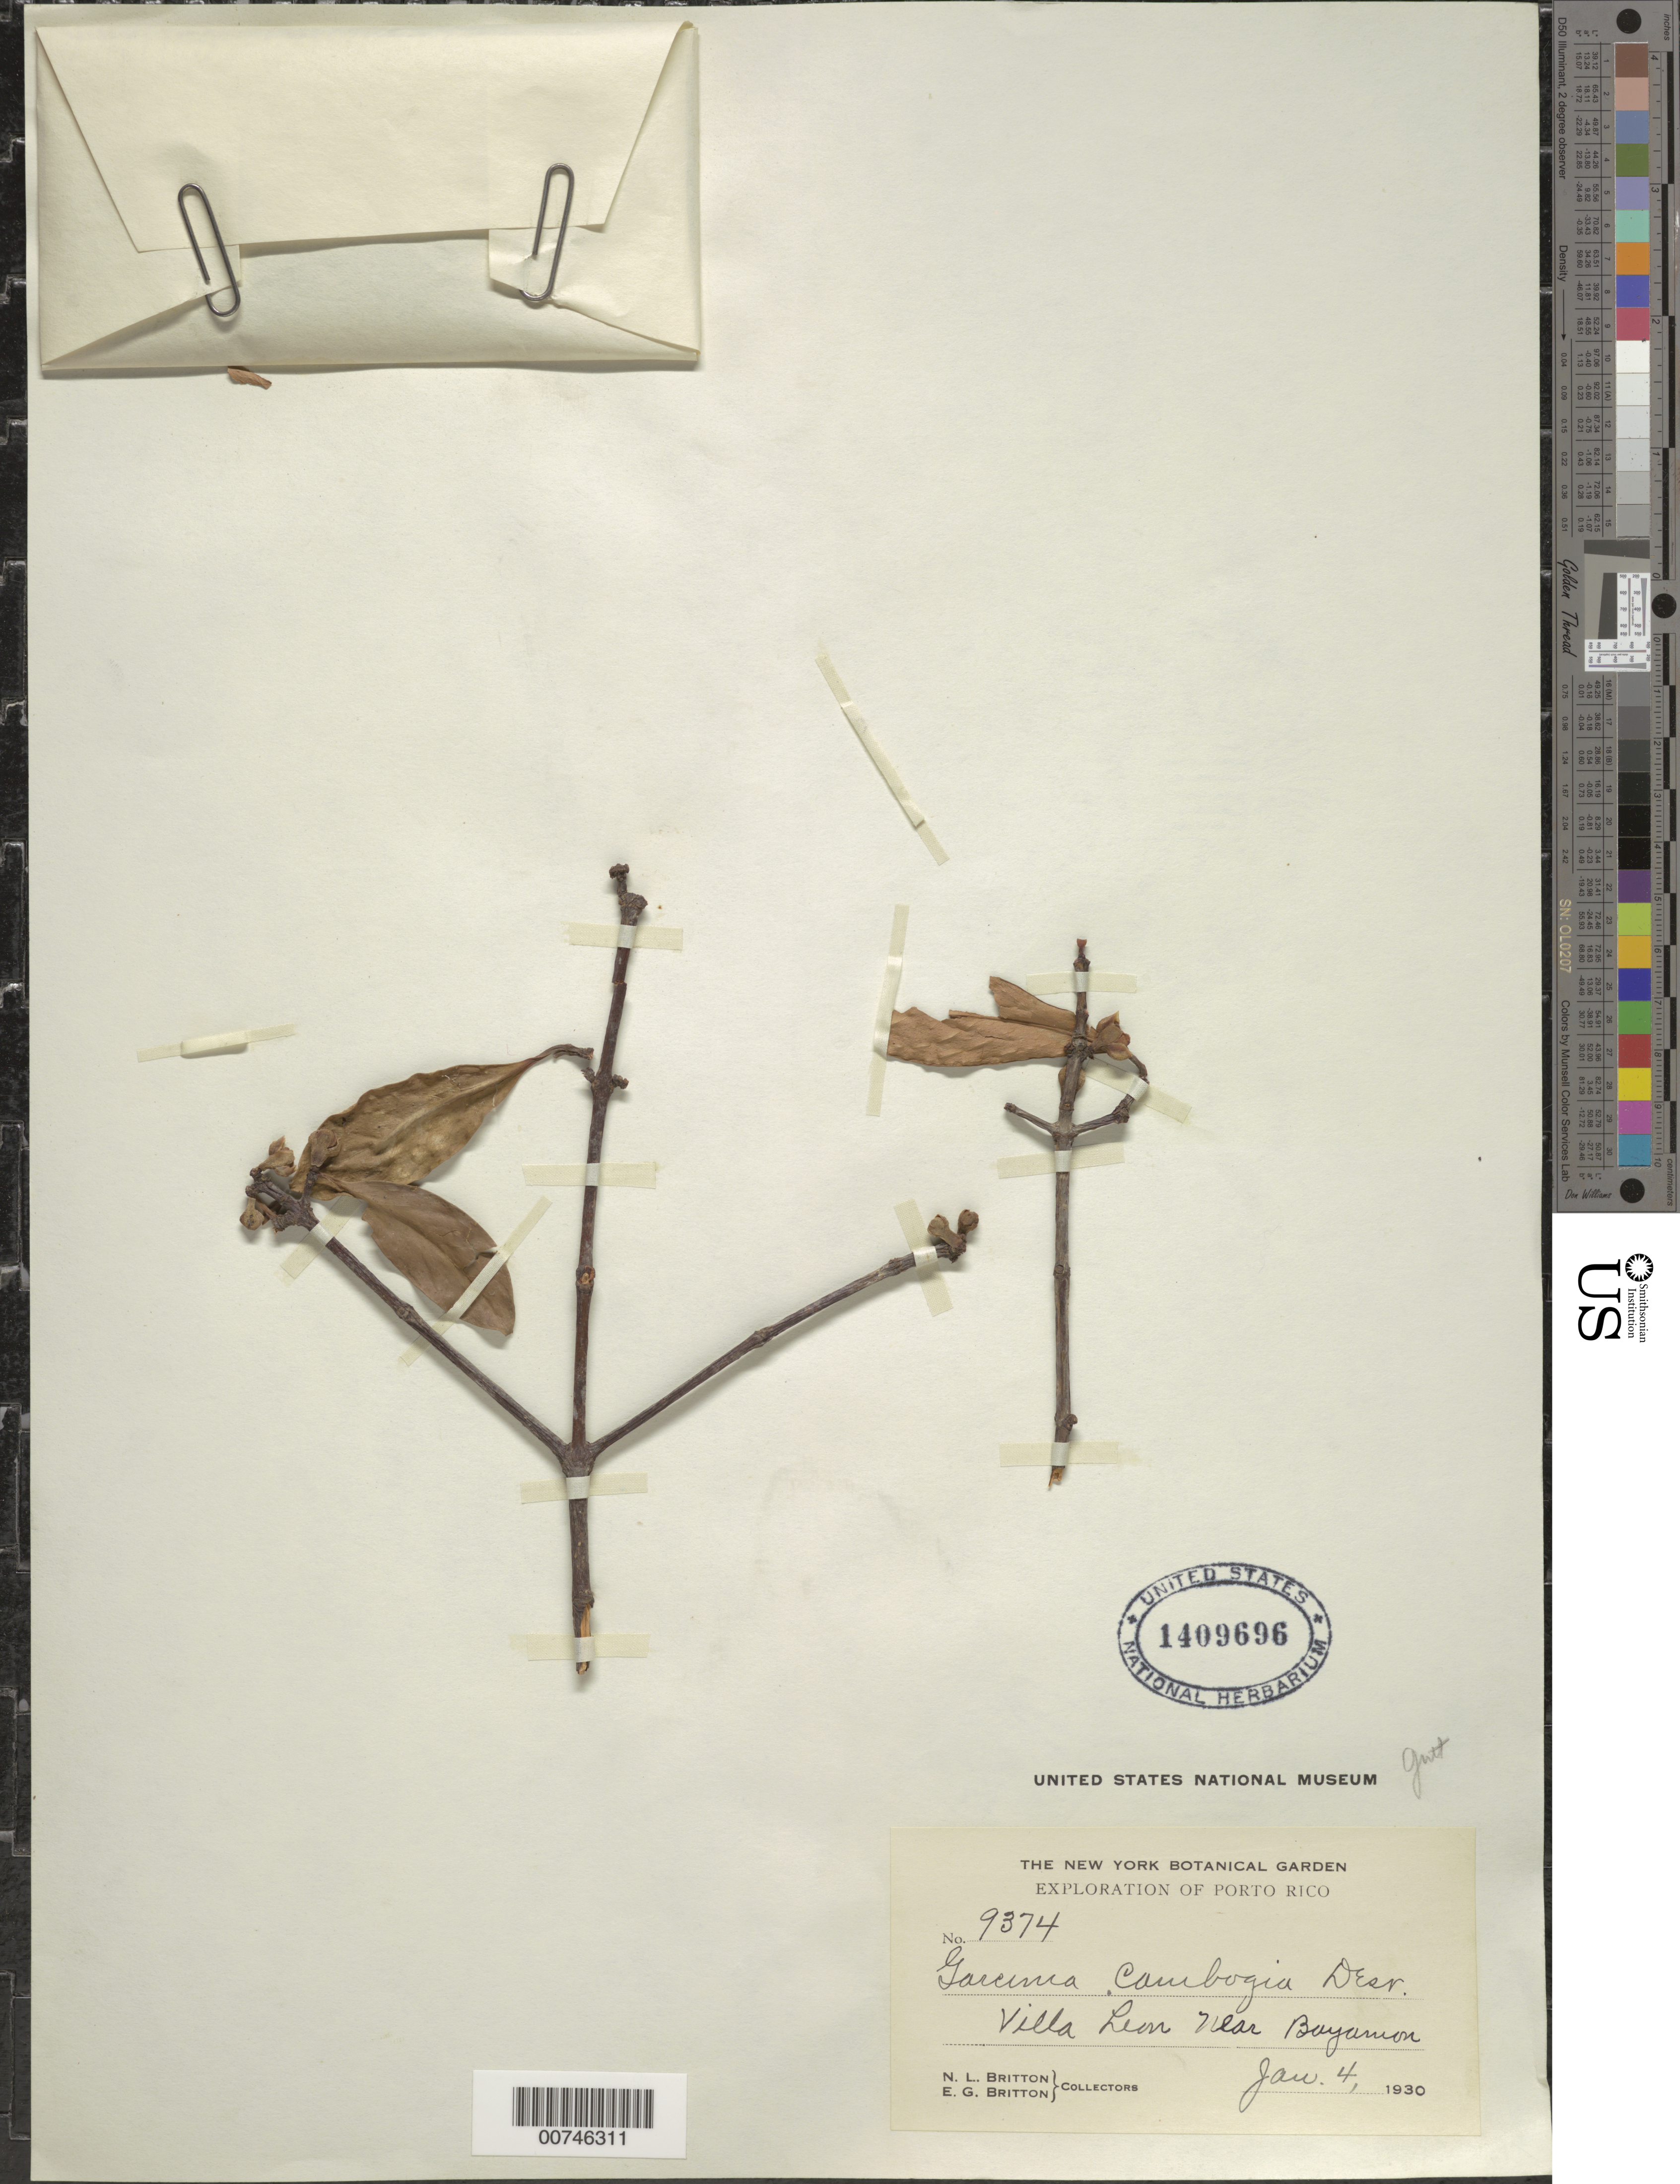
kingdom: Plantae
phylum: Tracheophyta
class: Magnoliopsida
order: Malpighiales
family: Clusiaceae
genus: Garcinia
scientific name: Garcinia cambogia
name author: Desr.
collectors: N. Britton & E. G. Britton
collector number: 9374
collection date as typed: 04 Jan 1930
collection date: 1930-01-04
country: Puerto Rico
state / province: Bayamón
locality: Villa León, near Bayamón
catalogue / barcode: US 1409696